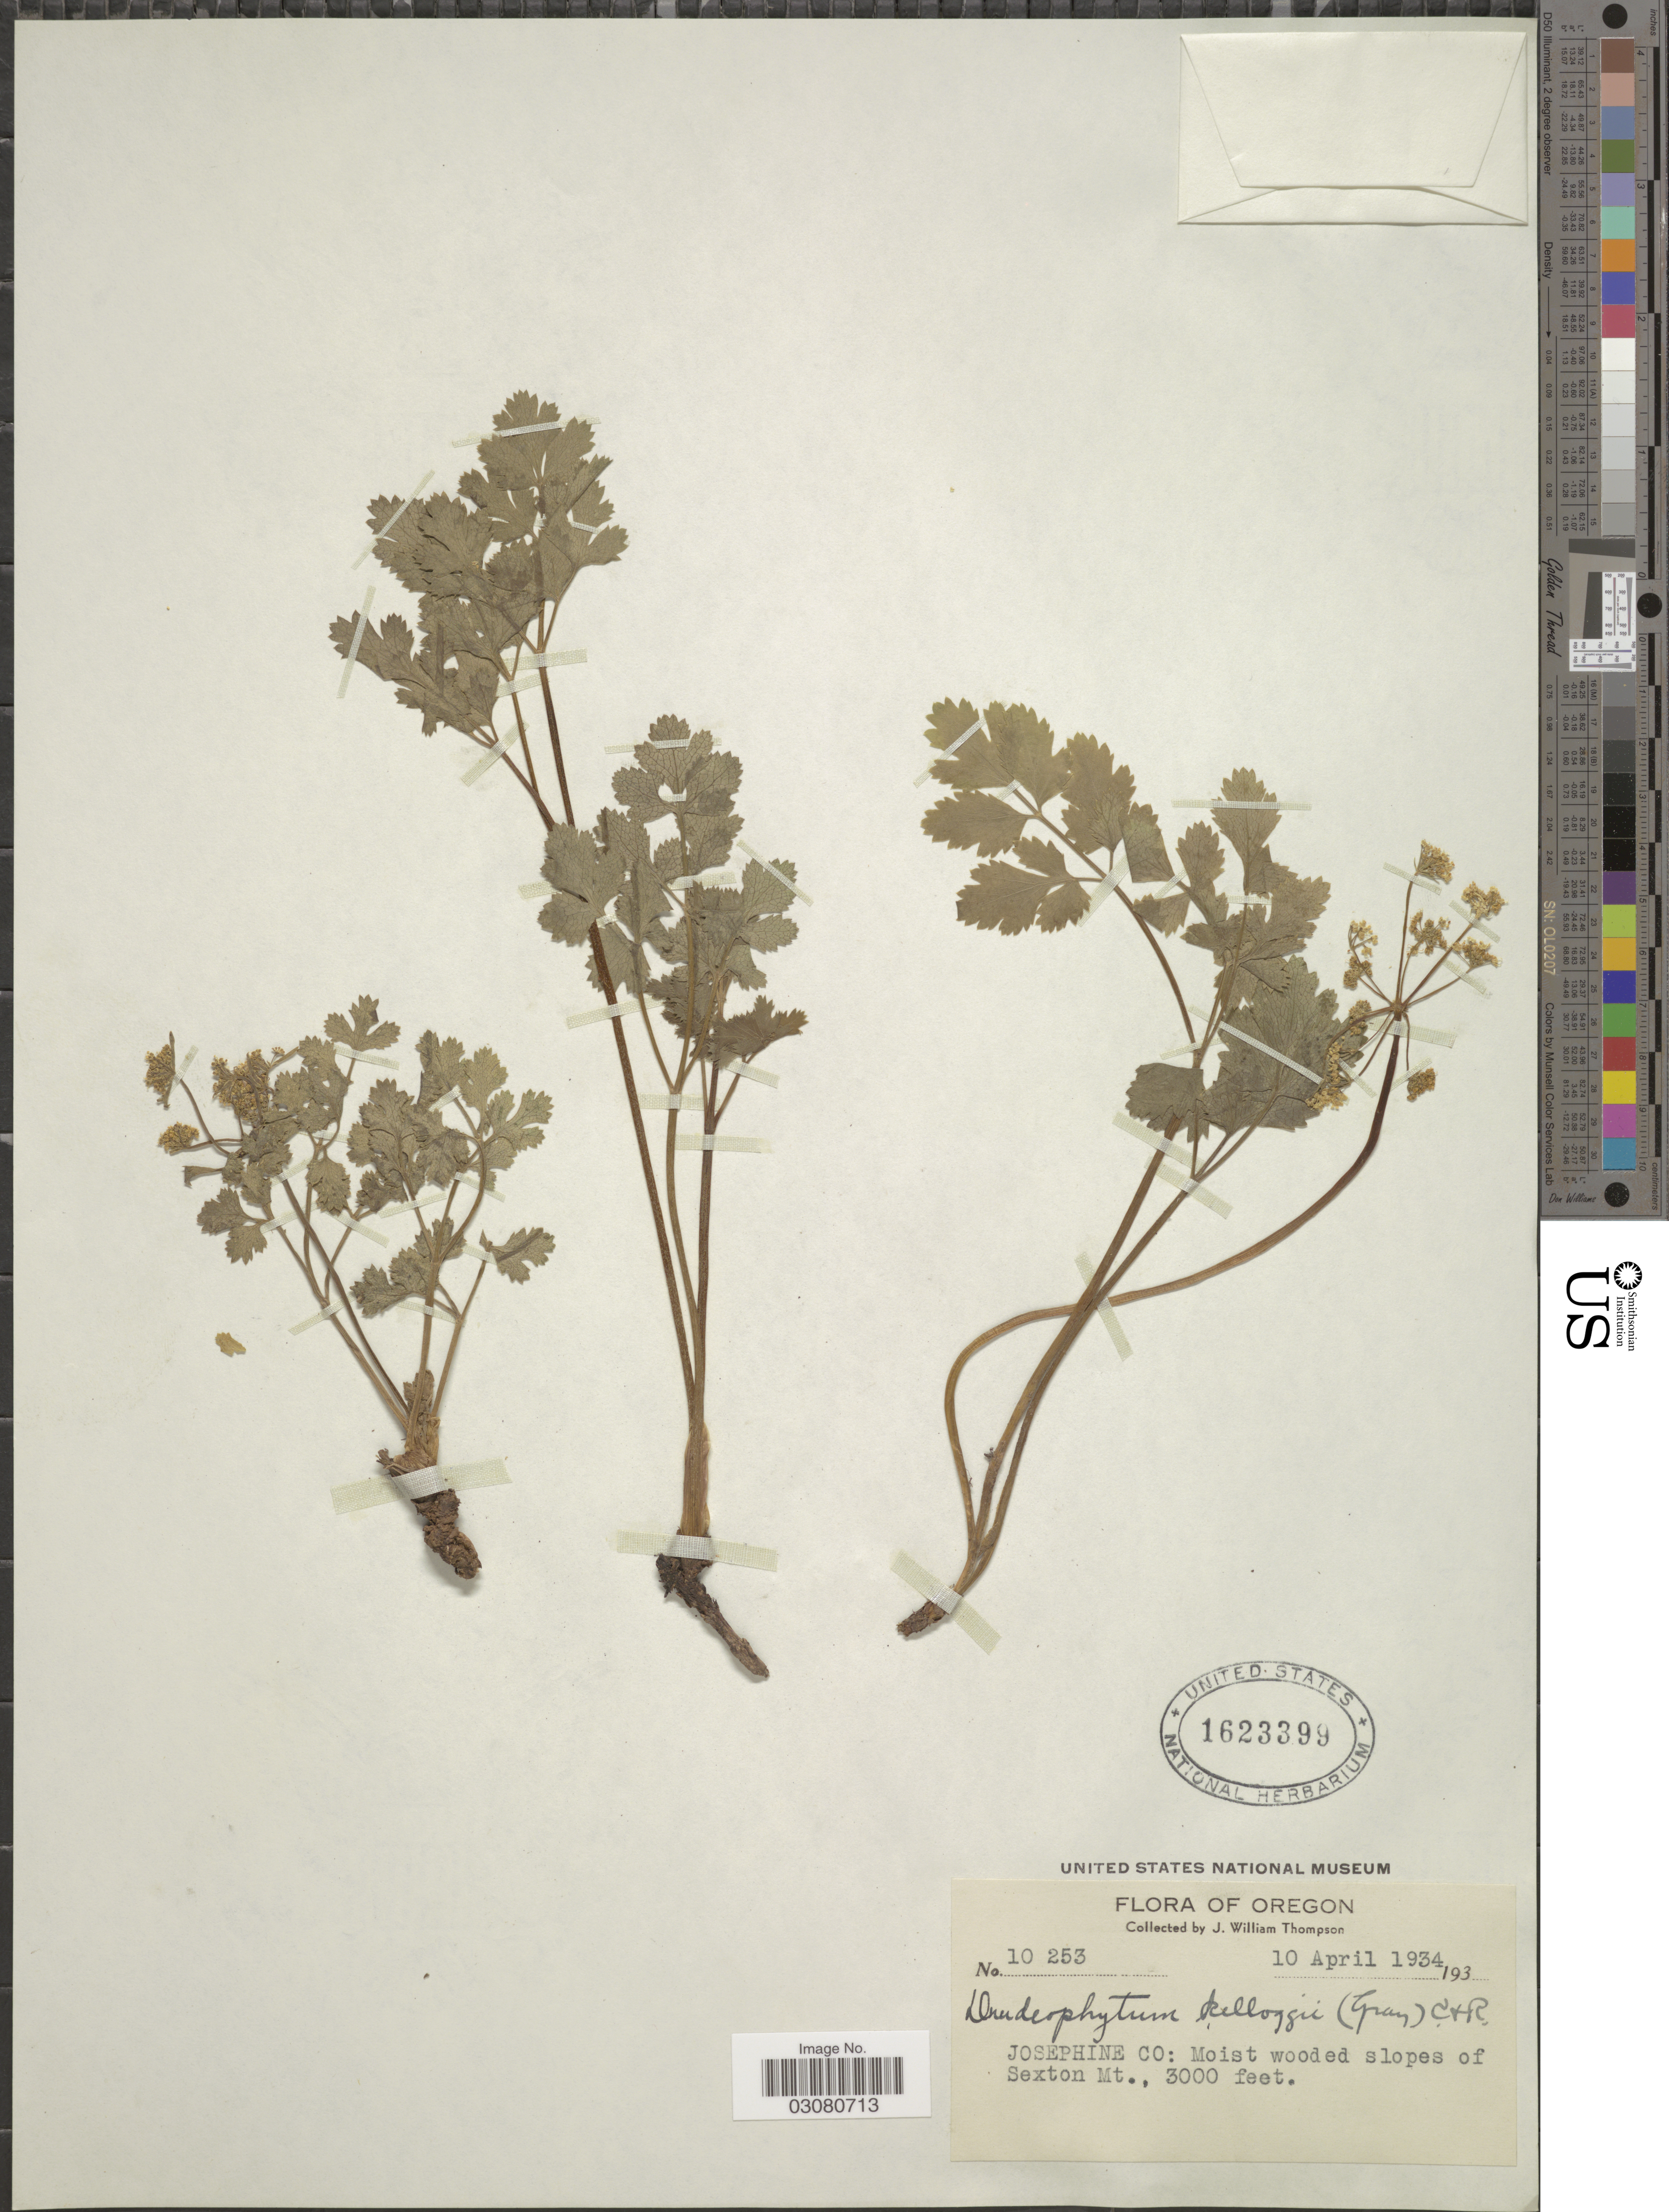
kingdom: Plantae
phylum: Tracheophyta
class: Magnoliopsida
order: Apiales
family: Apiaceae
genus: Drudeophytum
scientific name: Drudeophytum kelloggii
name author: (A. Gray) J.M. Coult. & Rose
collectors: J. W. Thompson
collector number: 10253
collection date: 1934-04-10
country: United States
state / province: Oregon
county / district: Josephine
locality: Josephine Co: slope of Sexton Mt.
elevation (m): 914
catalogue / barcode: US 1623399